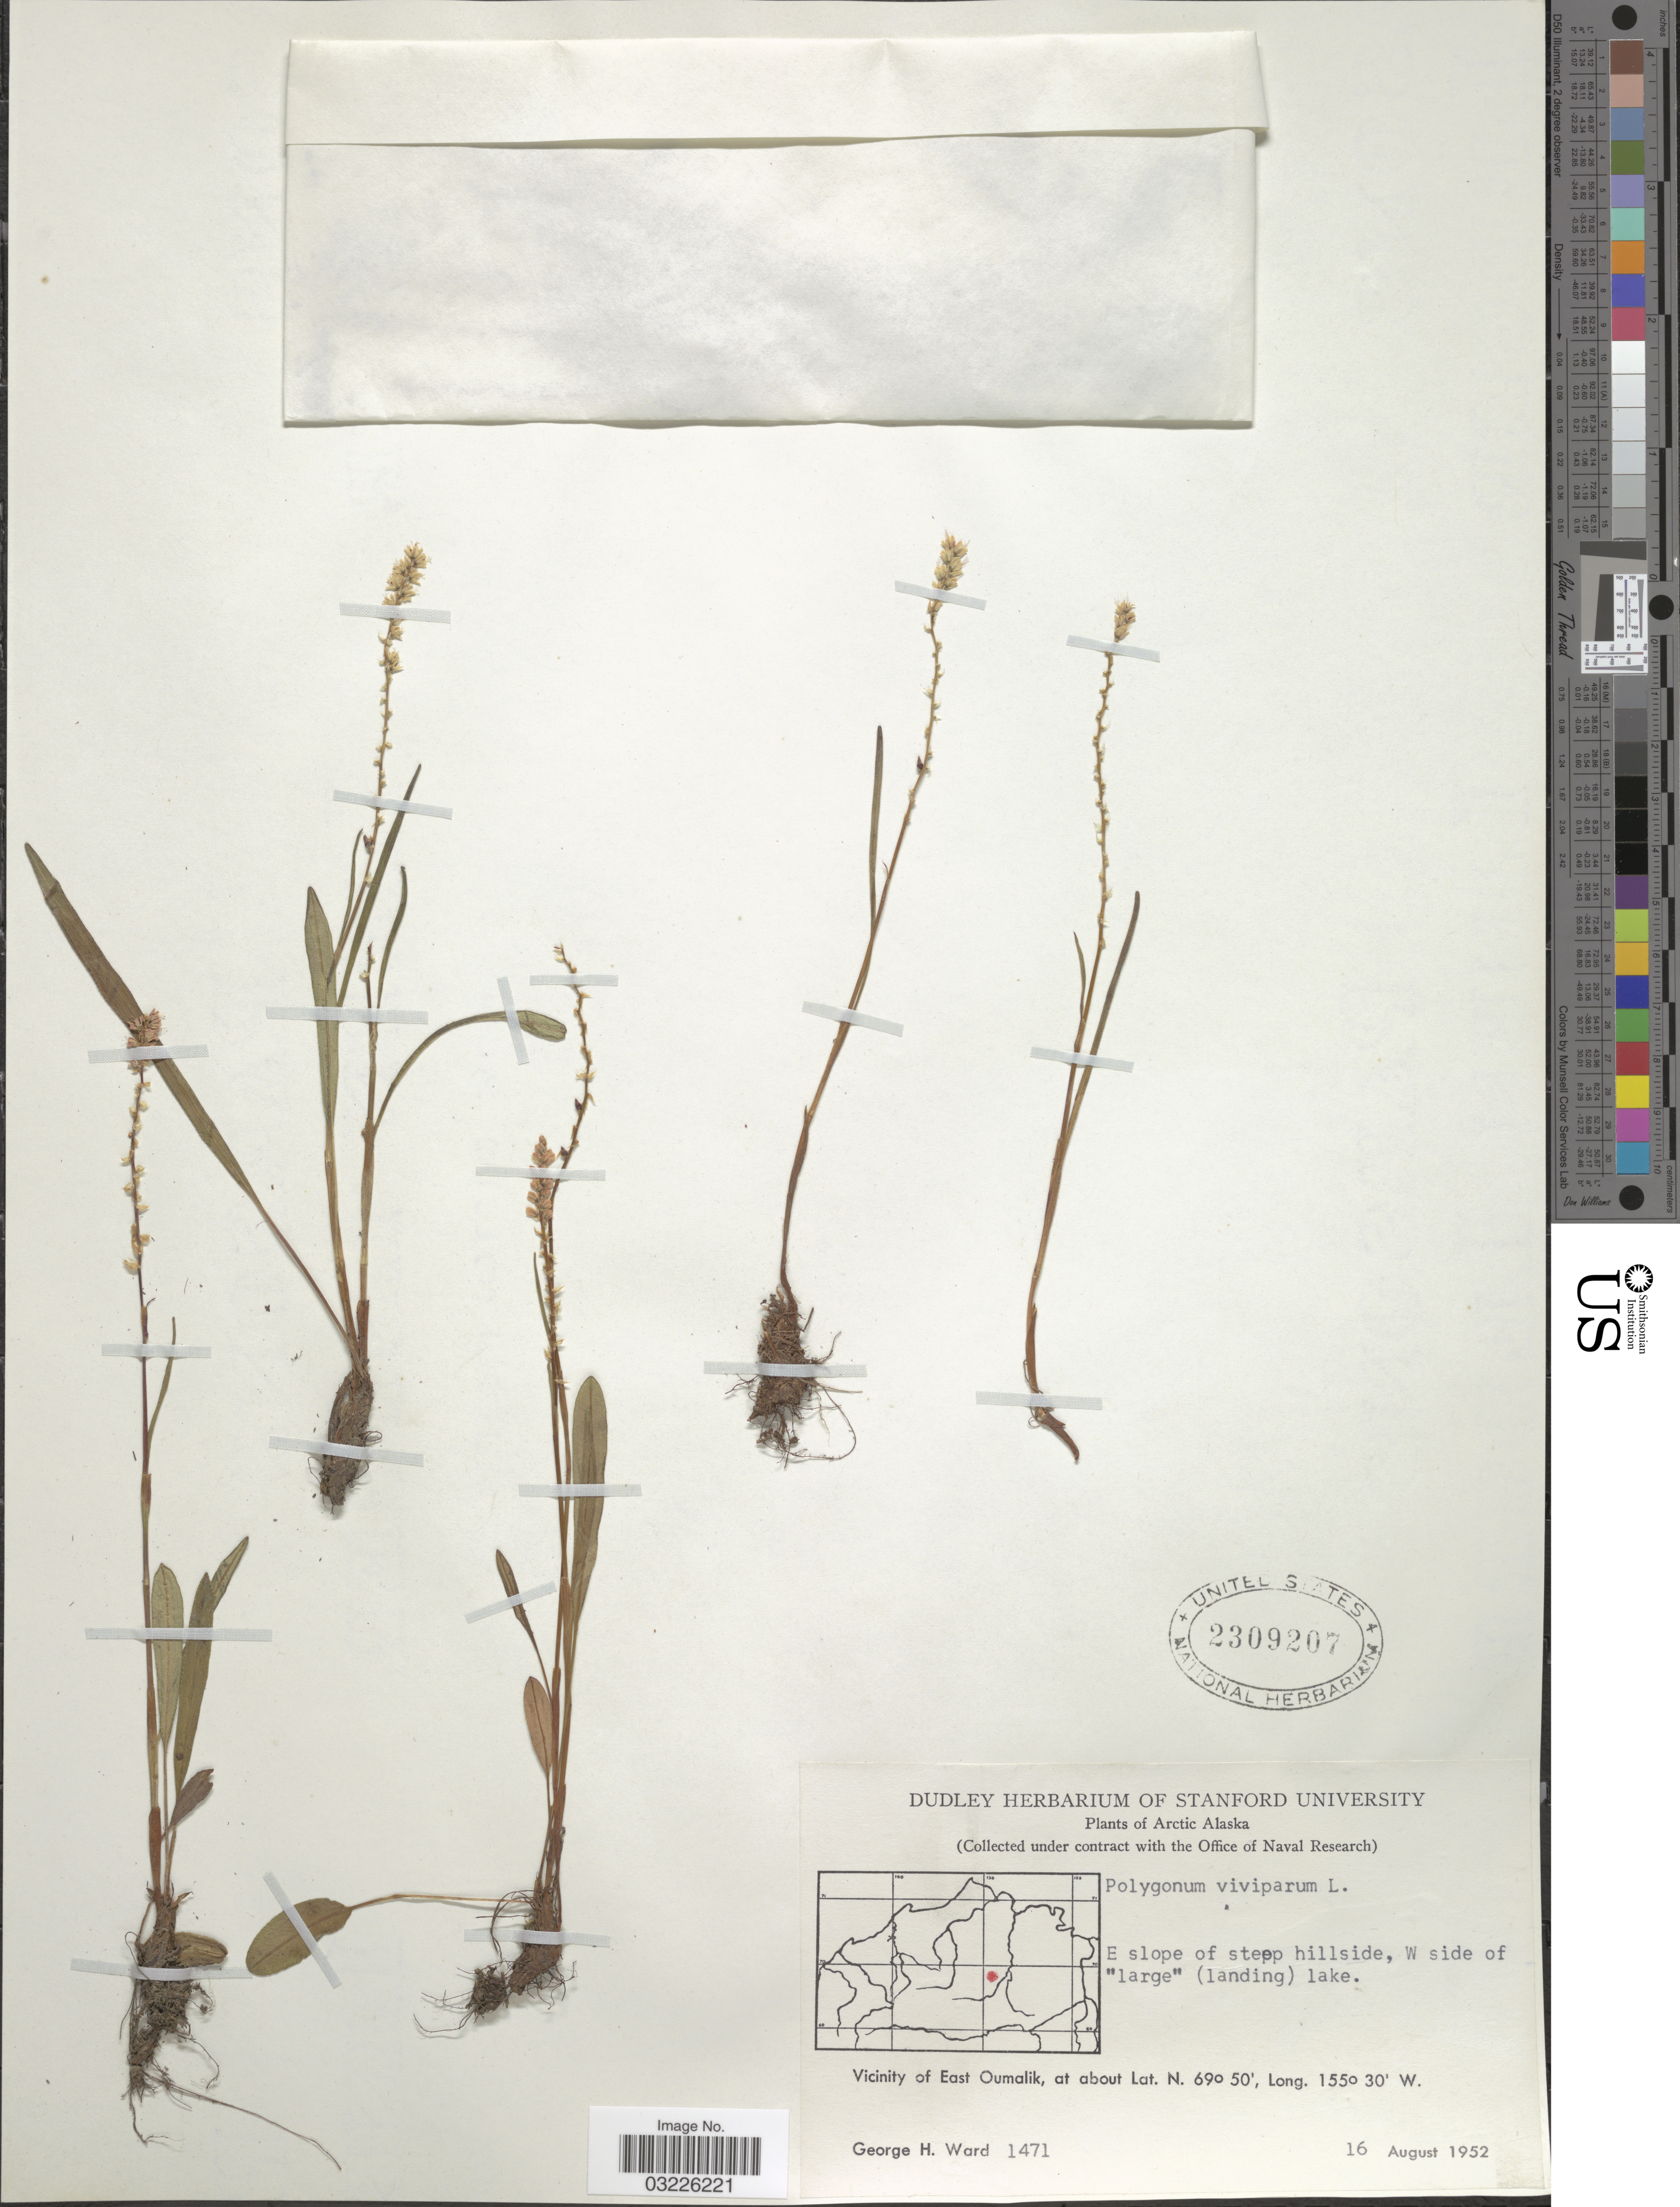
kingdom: Plantae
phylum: Tracheophyta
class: Magnoliopsida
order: Caryophyllales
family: Polygonaceae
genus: Bistorta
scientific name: Bistorta vivipara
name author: (L.) Delarbre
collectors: G. H. Ward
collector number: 1471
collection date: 1952-08-16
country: United States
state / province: Alaska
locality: Arctic Alaska, E slope of steep hillside, W side of "large" (landing) lake. Vicinity of East Oumalik.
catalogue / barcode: US 2309207